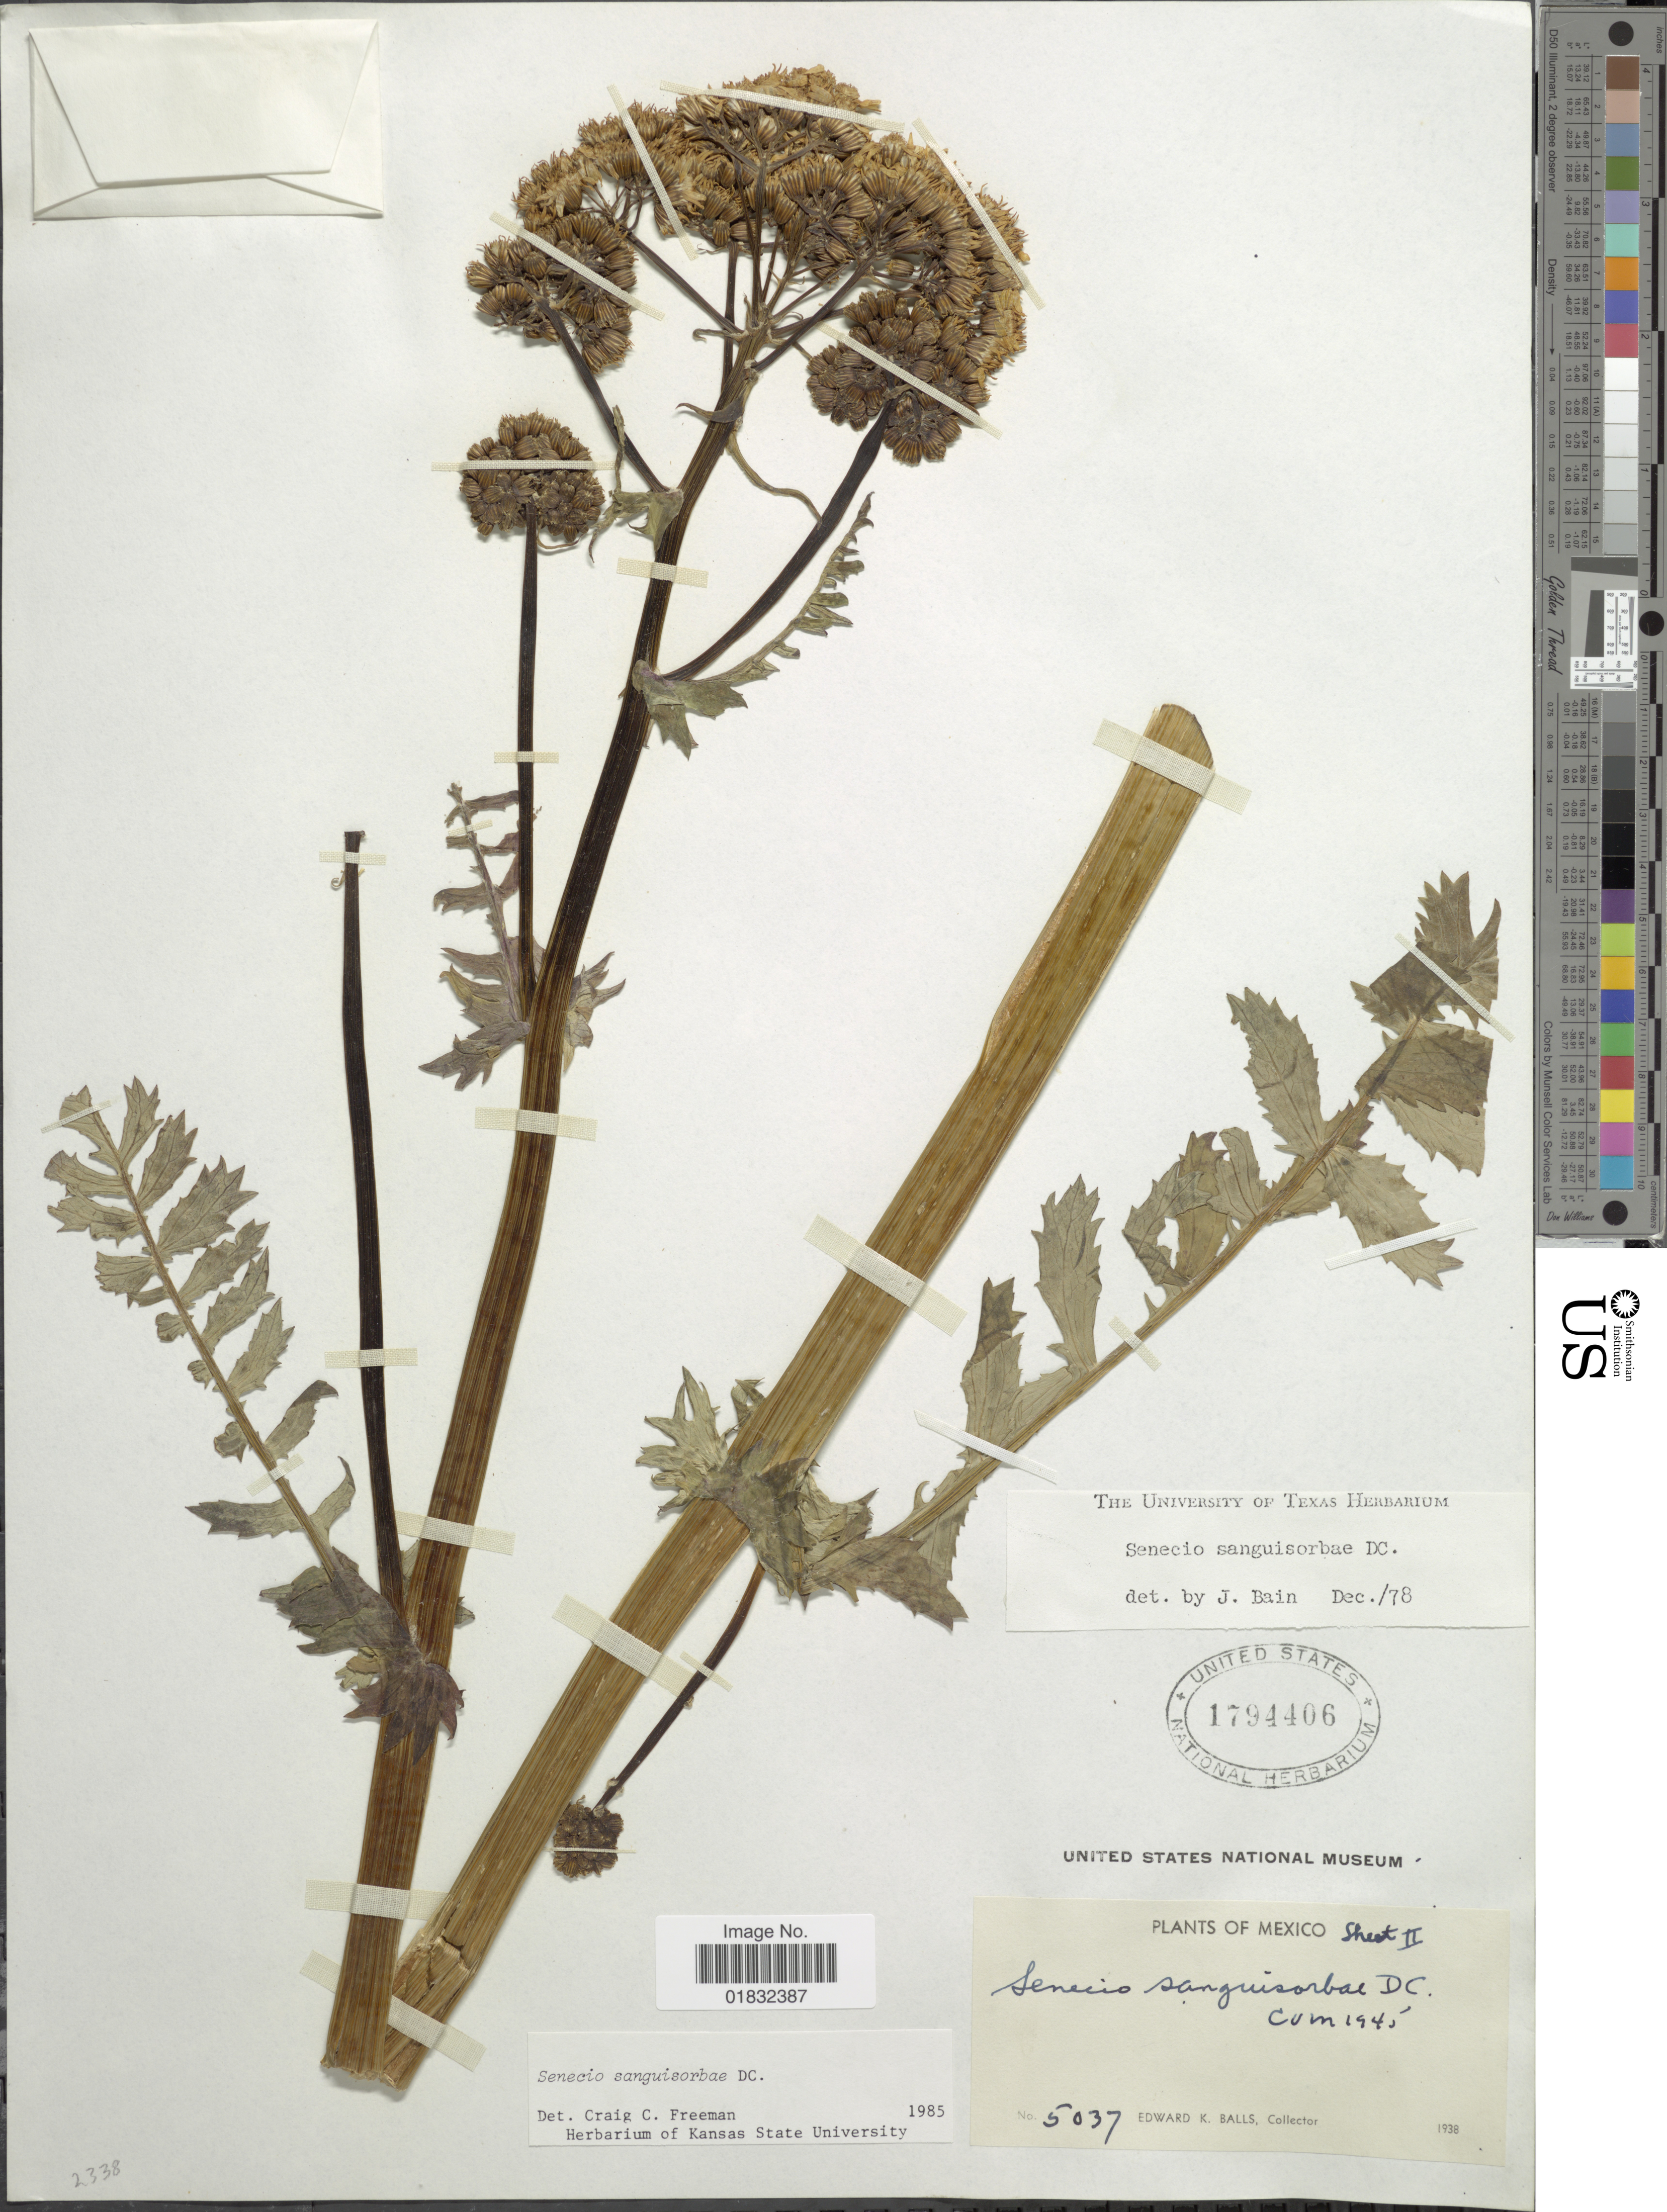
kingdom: Plantae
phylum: Tracheophyta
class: Magnoliopsida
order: Asterales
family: Asteraceae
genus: Packera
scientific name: Packera sanguisorbae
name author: (DC.) C. Jeffrey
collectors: E. K. Balls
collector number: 5037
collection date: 1938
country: Mexico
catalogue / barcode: US 1794406